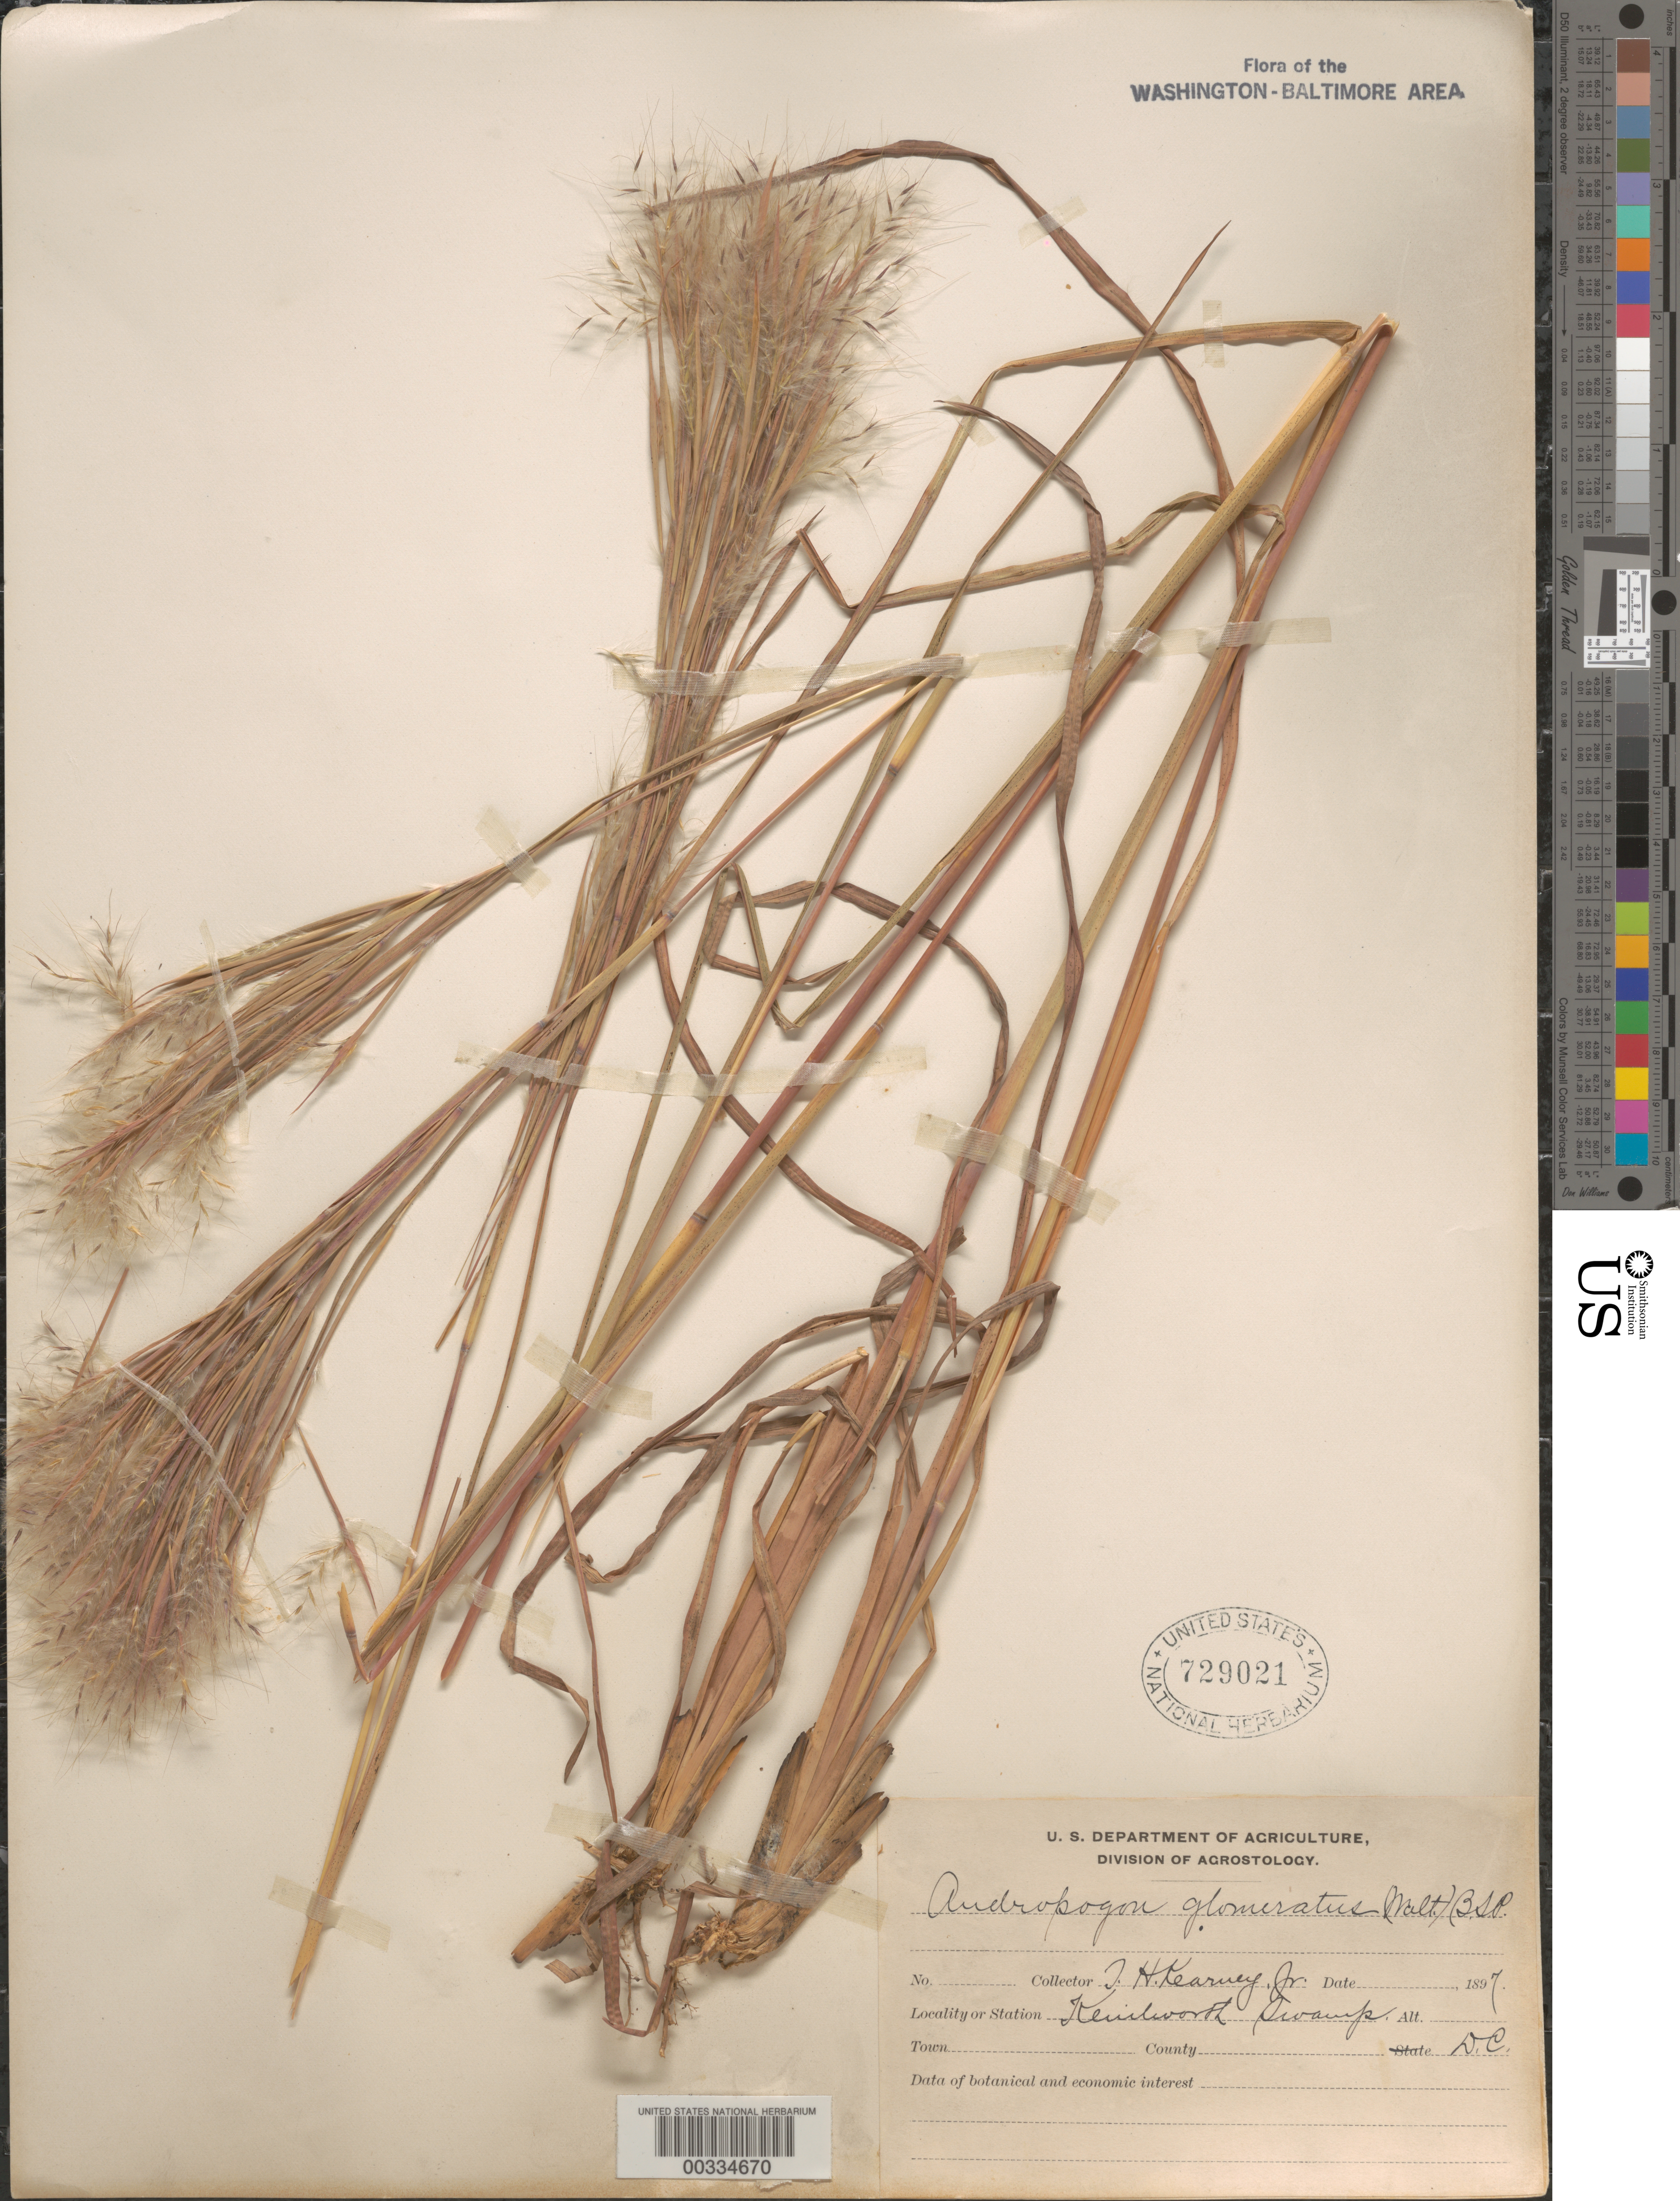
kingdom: Plantae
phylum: Tracheophyta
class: Liliopsida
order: Poales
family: Poaceae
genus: Andropogon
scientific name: Andropogon glomeratus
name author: (Walter) Britton, Stearns & Poggenb.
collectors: T. H. Kearney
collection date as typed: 1897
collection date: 1897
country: United States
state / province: District of Columbia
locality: Kenilworth swamp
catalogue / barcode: US 729021